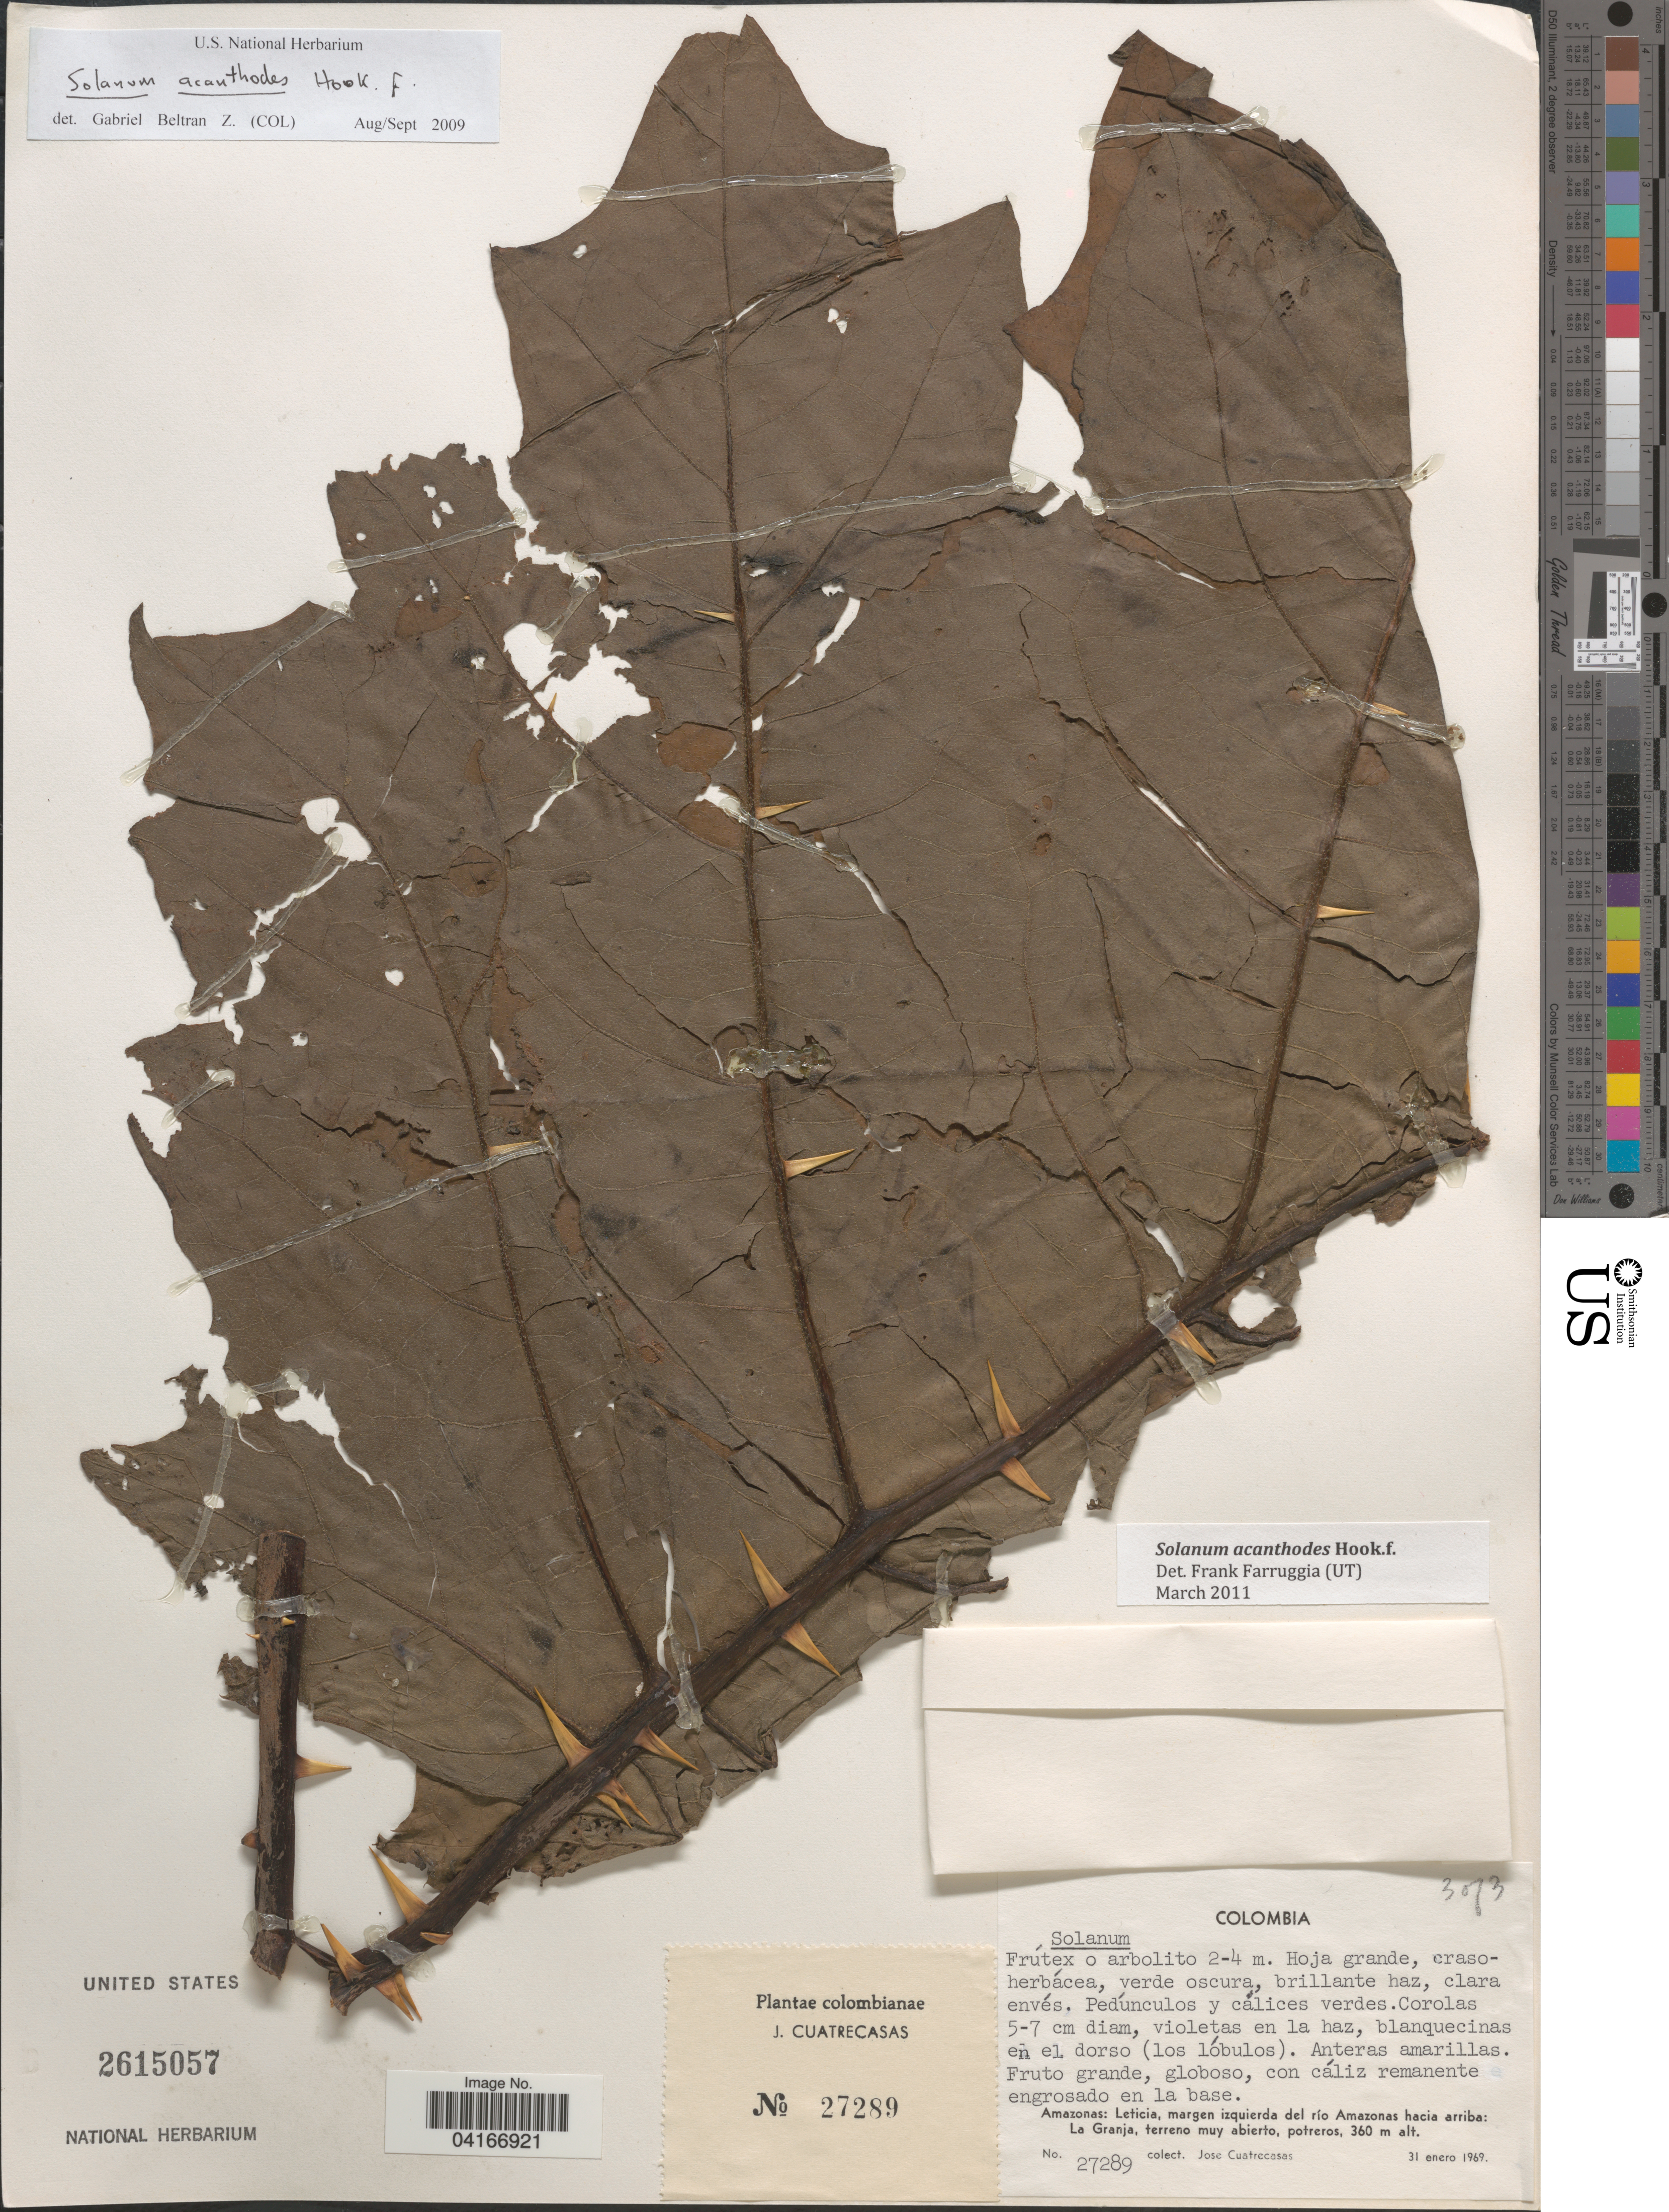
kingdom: Plantae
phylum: Tracheophyta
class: Magnoliopsida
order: Solanales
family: Solanaceae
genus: Solanum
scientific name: Solanum acanthodes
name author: Hook. f.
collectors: J. Cuatrecasas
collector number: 27289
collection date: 1969-01-31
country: Colombia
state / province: Amazônas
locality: Leticia, margen izquierda del río Amazonas hacia arriba: La Granja.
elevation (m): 360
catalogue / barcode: US 2615057